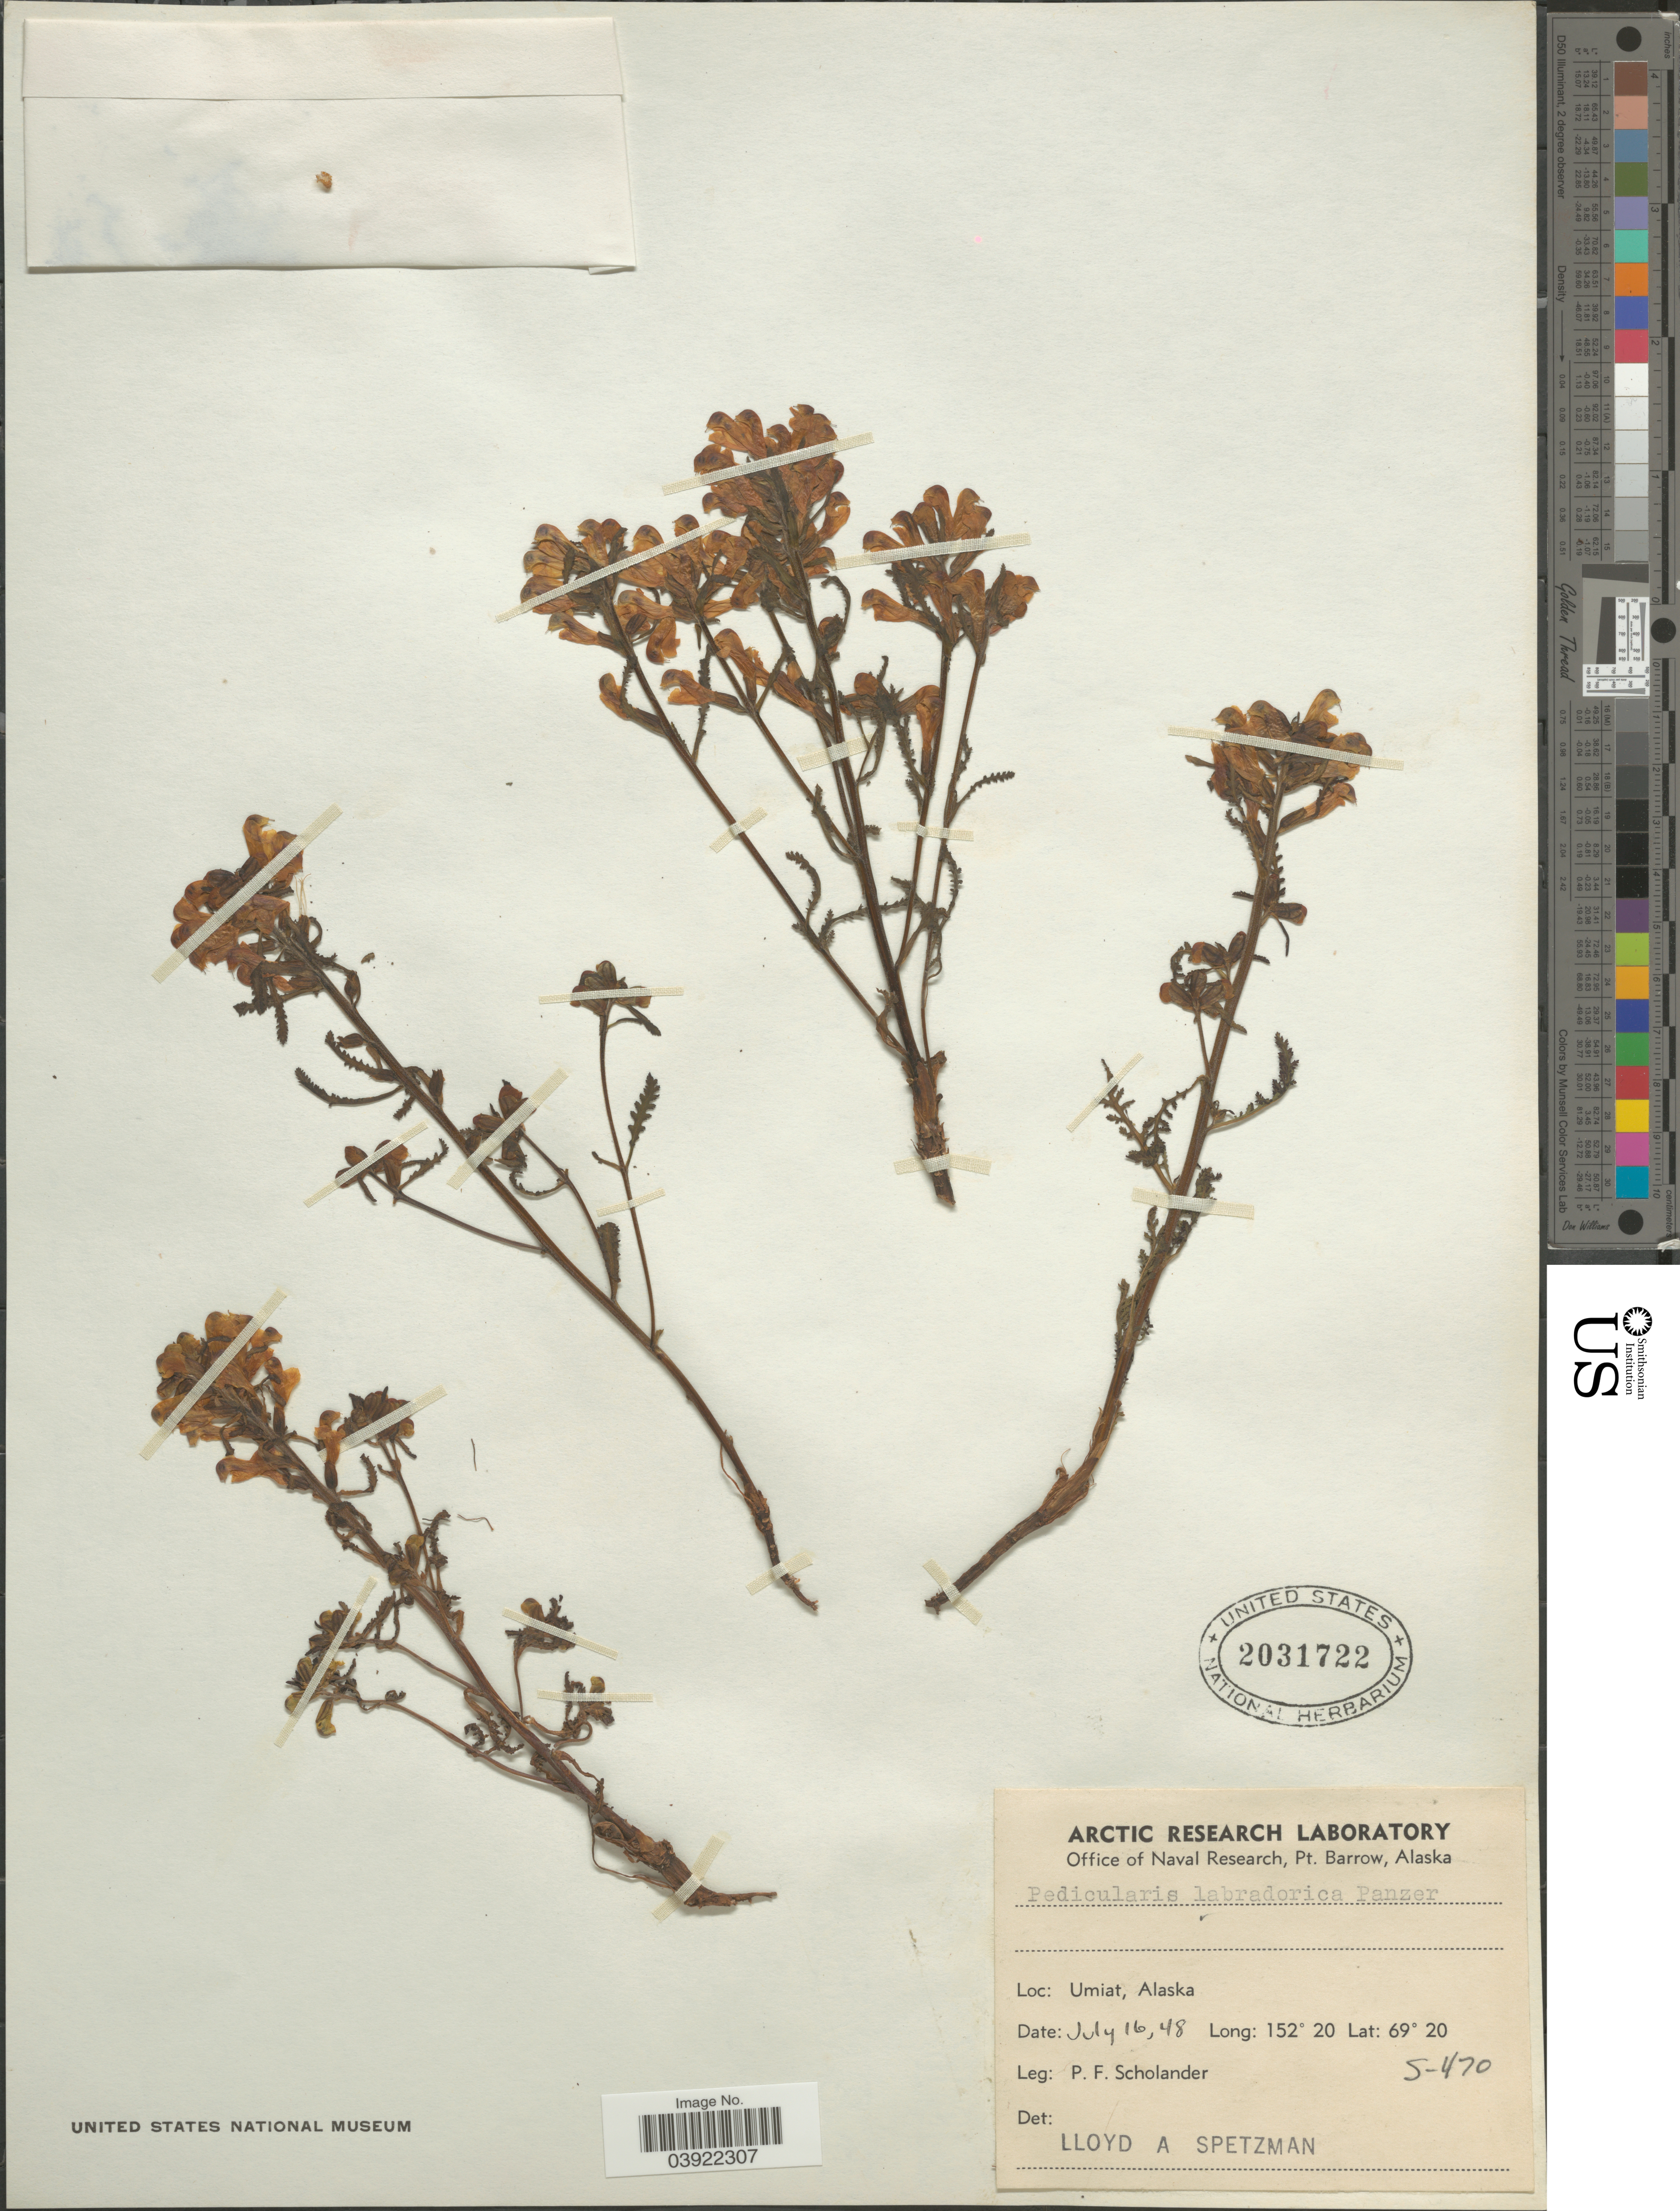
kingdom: Plantae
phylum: Tracheophyta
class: Magnoliopsida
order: Lamiales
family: Orobanchaceae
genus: Pedicularis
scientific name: Pedicularis labradorica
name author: Wirsing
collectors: P. Scholander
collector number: S-470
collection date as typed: Transcribed d/m/y: 16/7/48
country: United States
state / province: Alaska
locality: Umiat.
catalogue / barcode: US 2031722